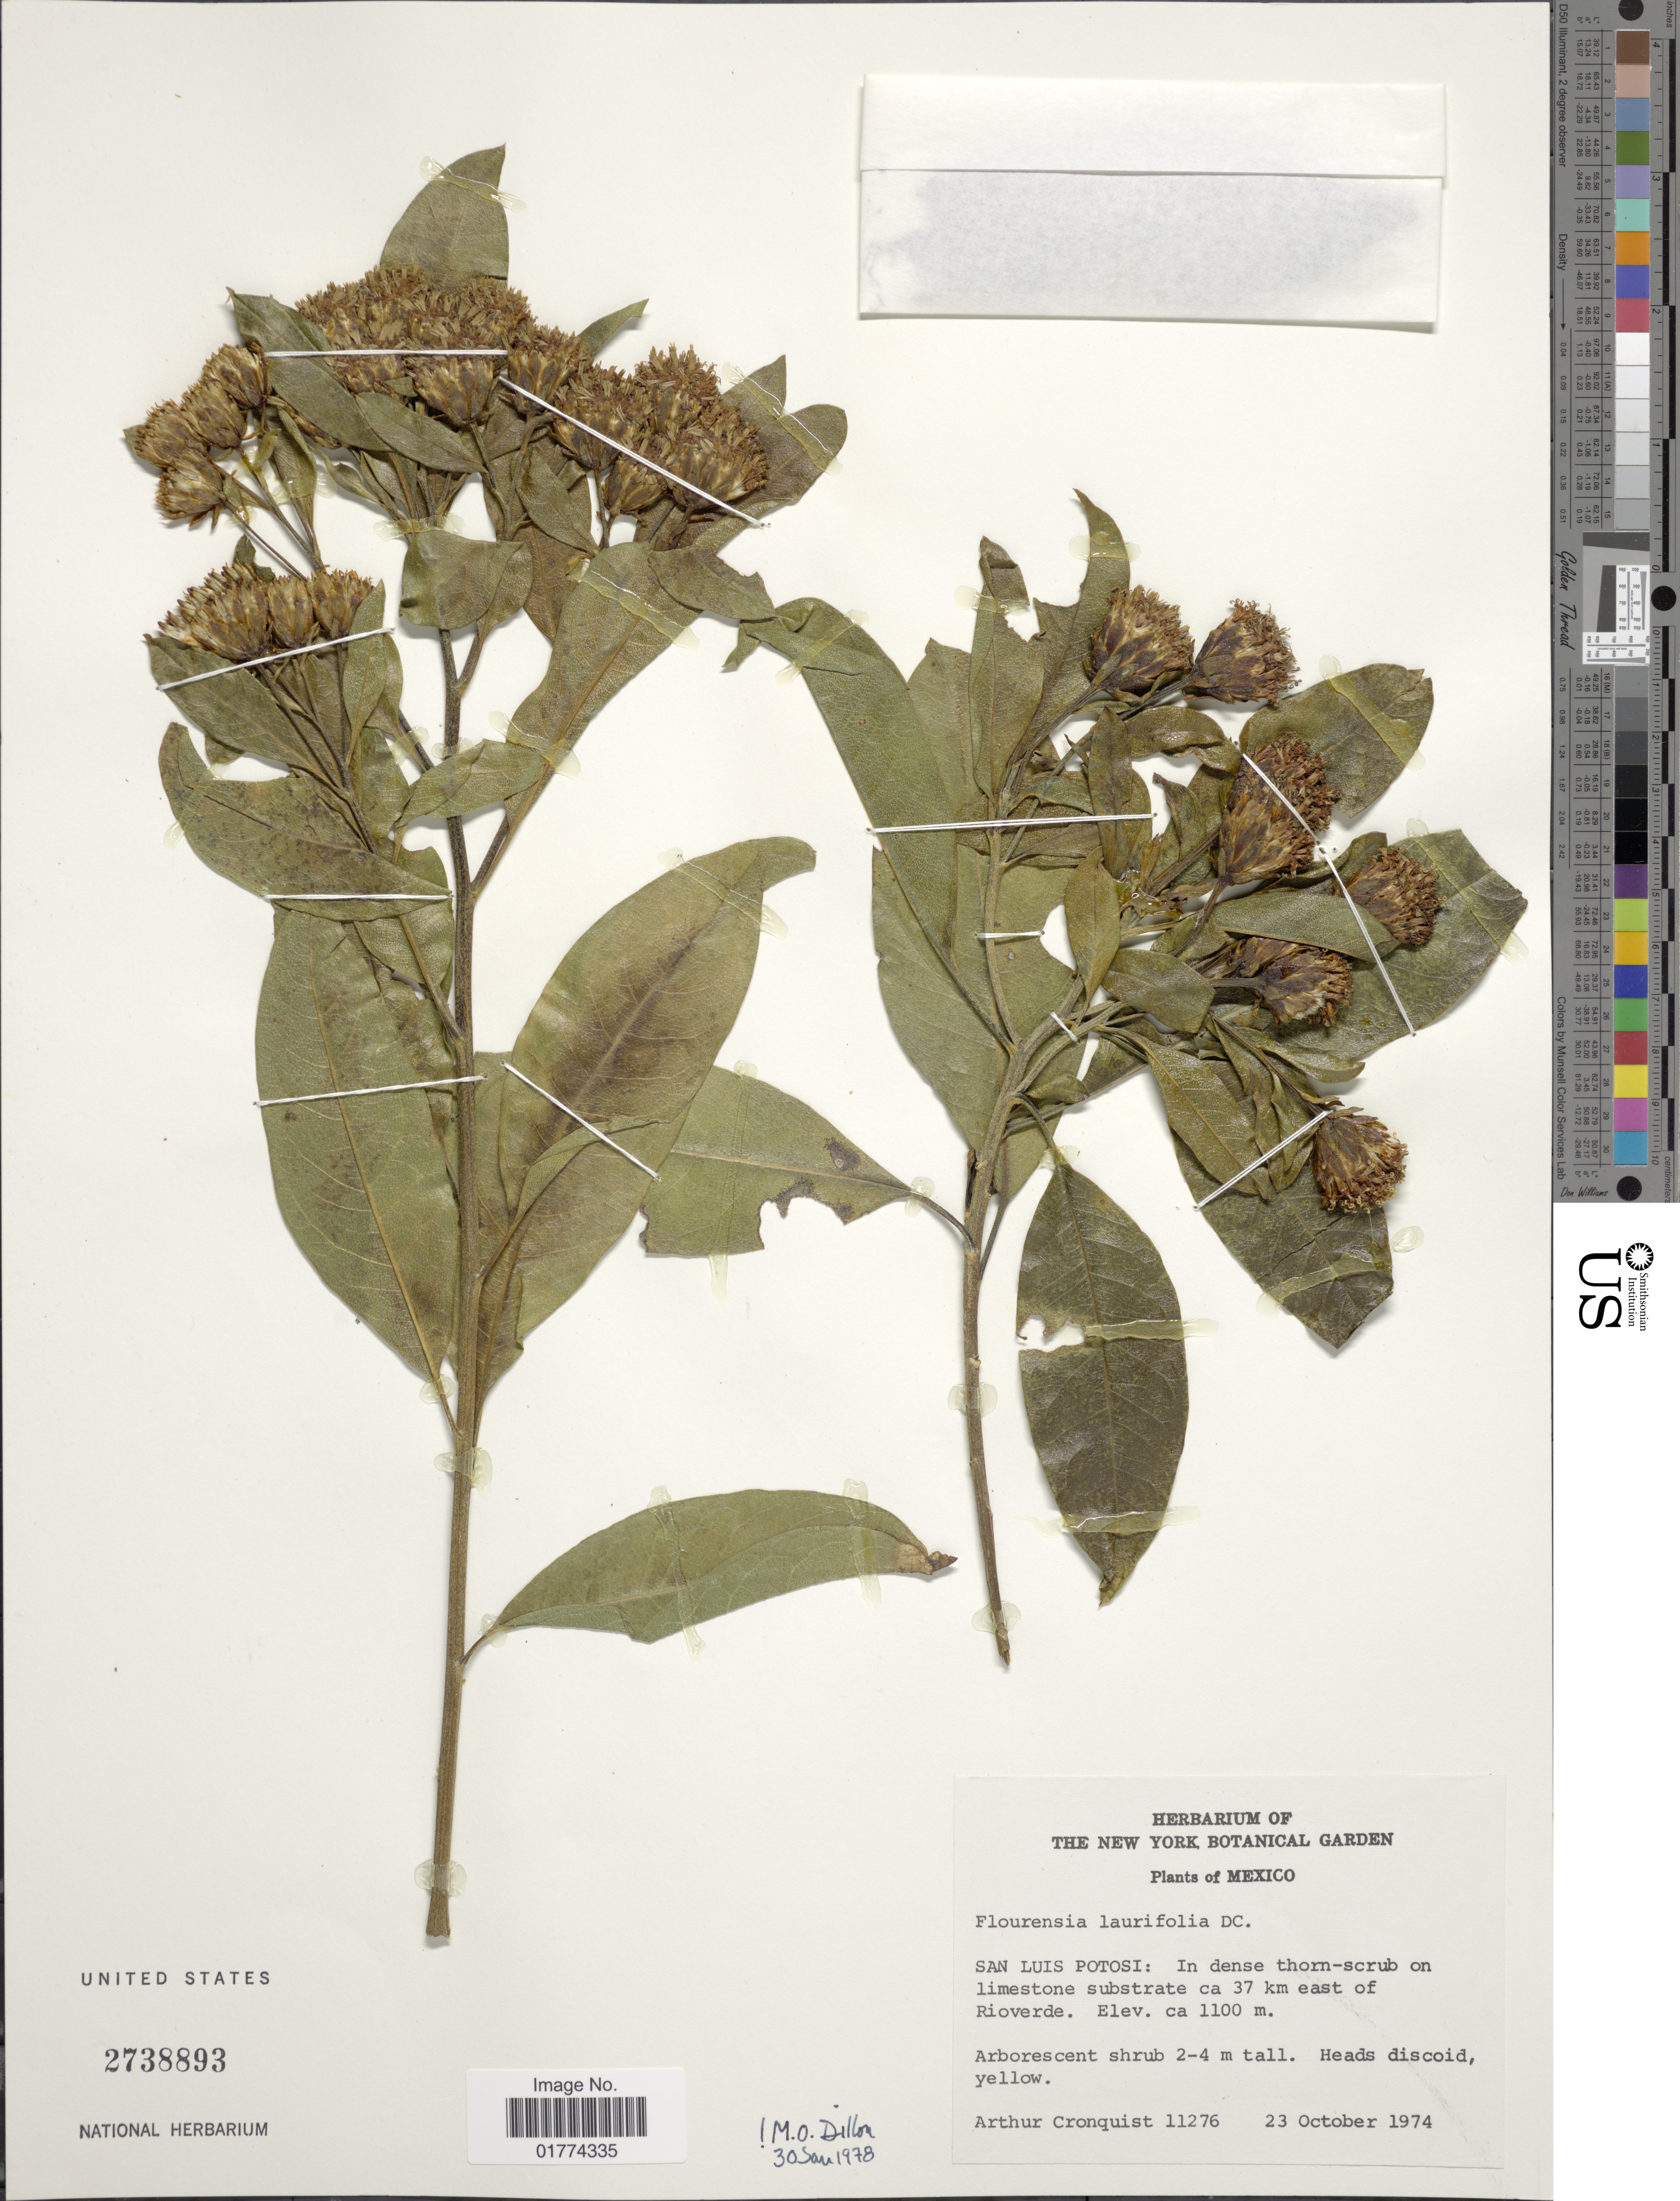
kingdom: Plantae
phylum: Tracheophyta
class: Magnoliopsida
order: Asterales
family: Asteraceae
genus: Flourensia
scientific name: Flourensia laurifolia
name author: DC.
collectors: A. J. Cronquist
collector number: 11276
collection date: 1974-10-23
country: Mexico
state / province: San Luis Potosí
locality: Ca 37 km east of Rioverde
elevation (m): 1100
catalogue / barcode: US 2738893